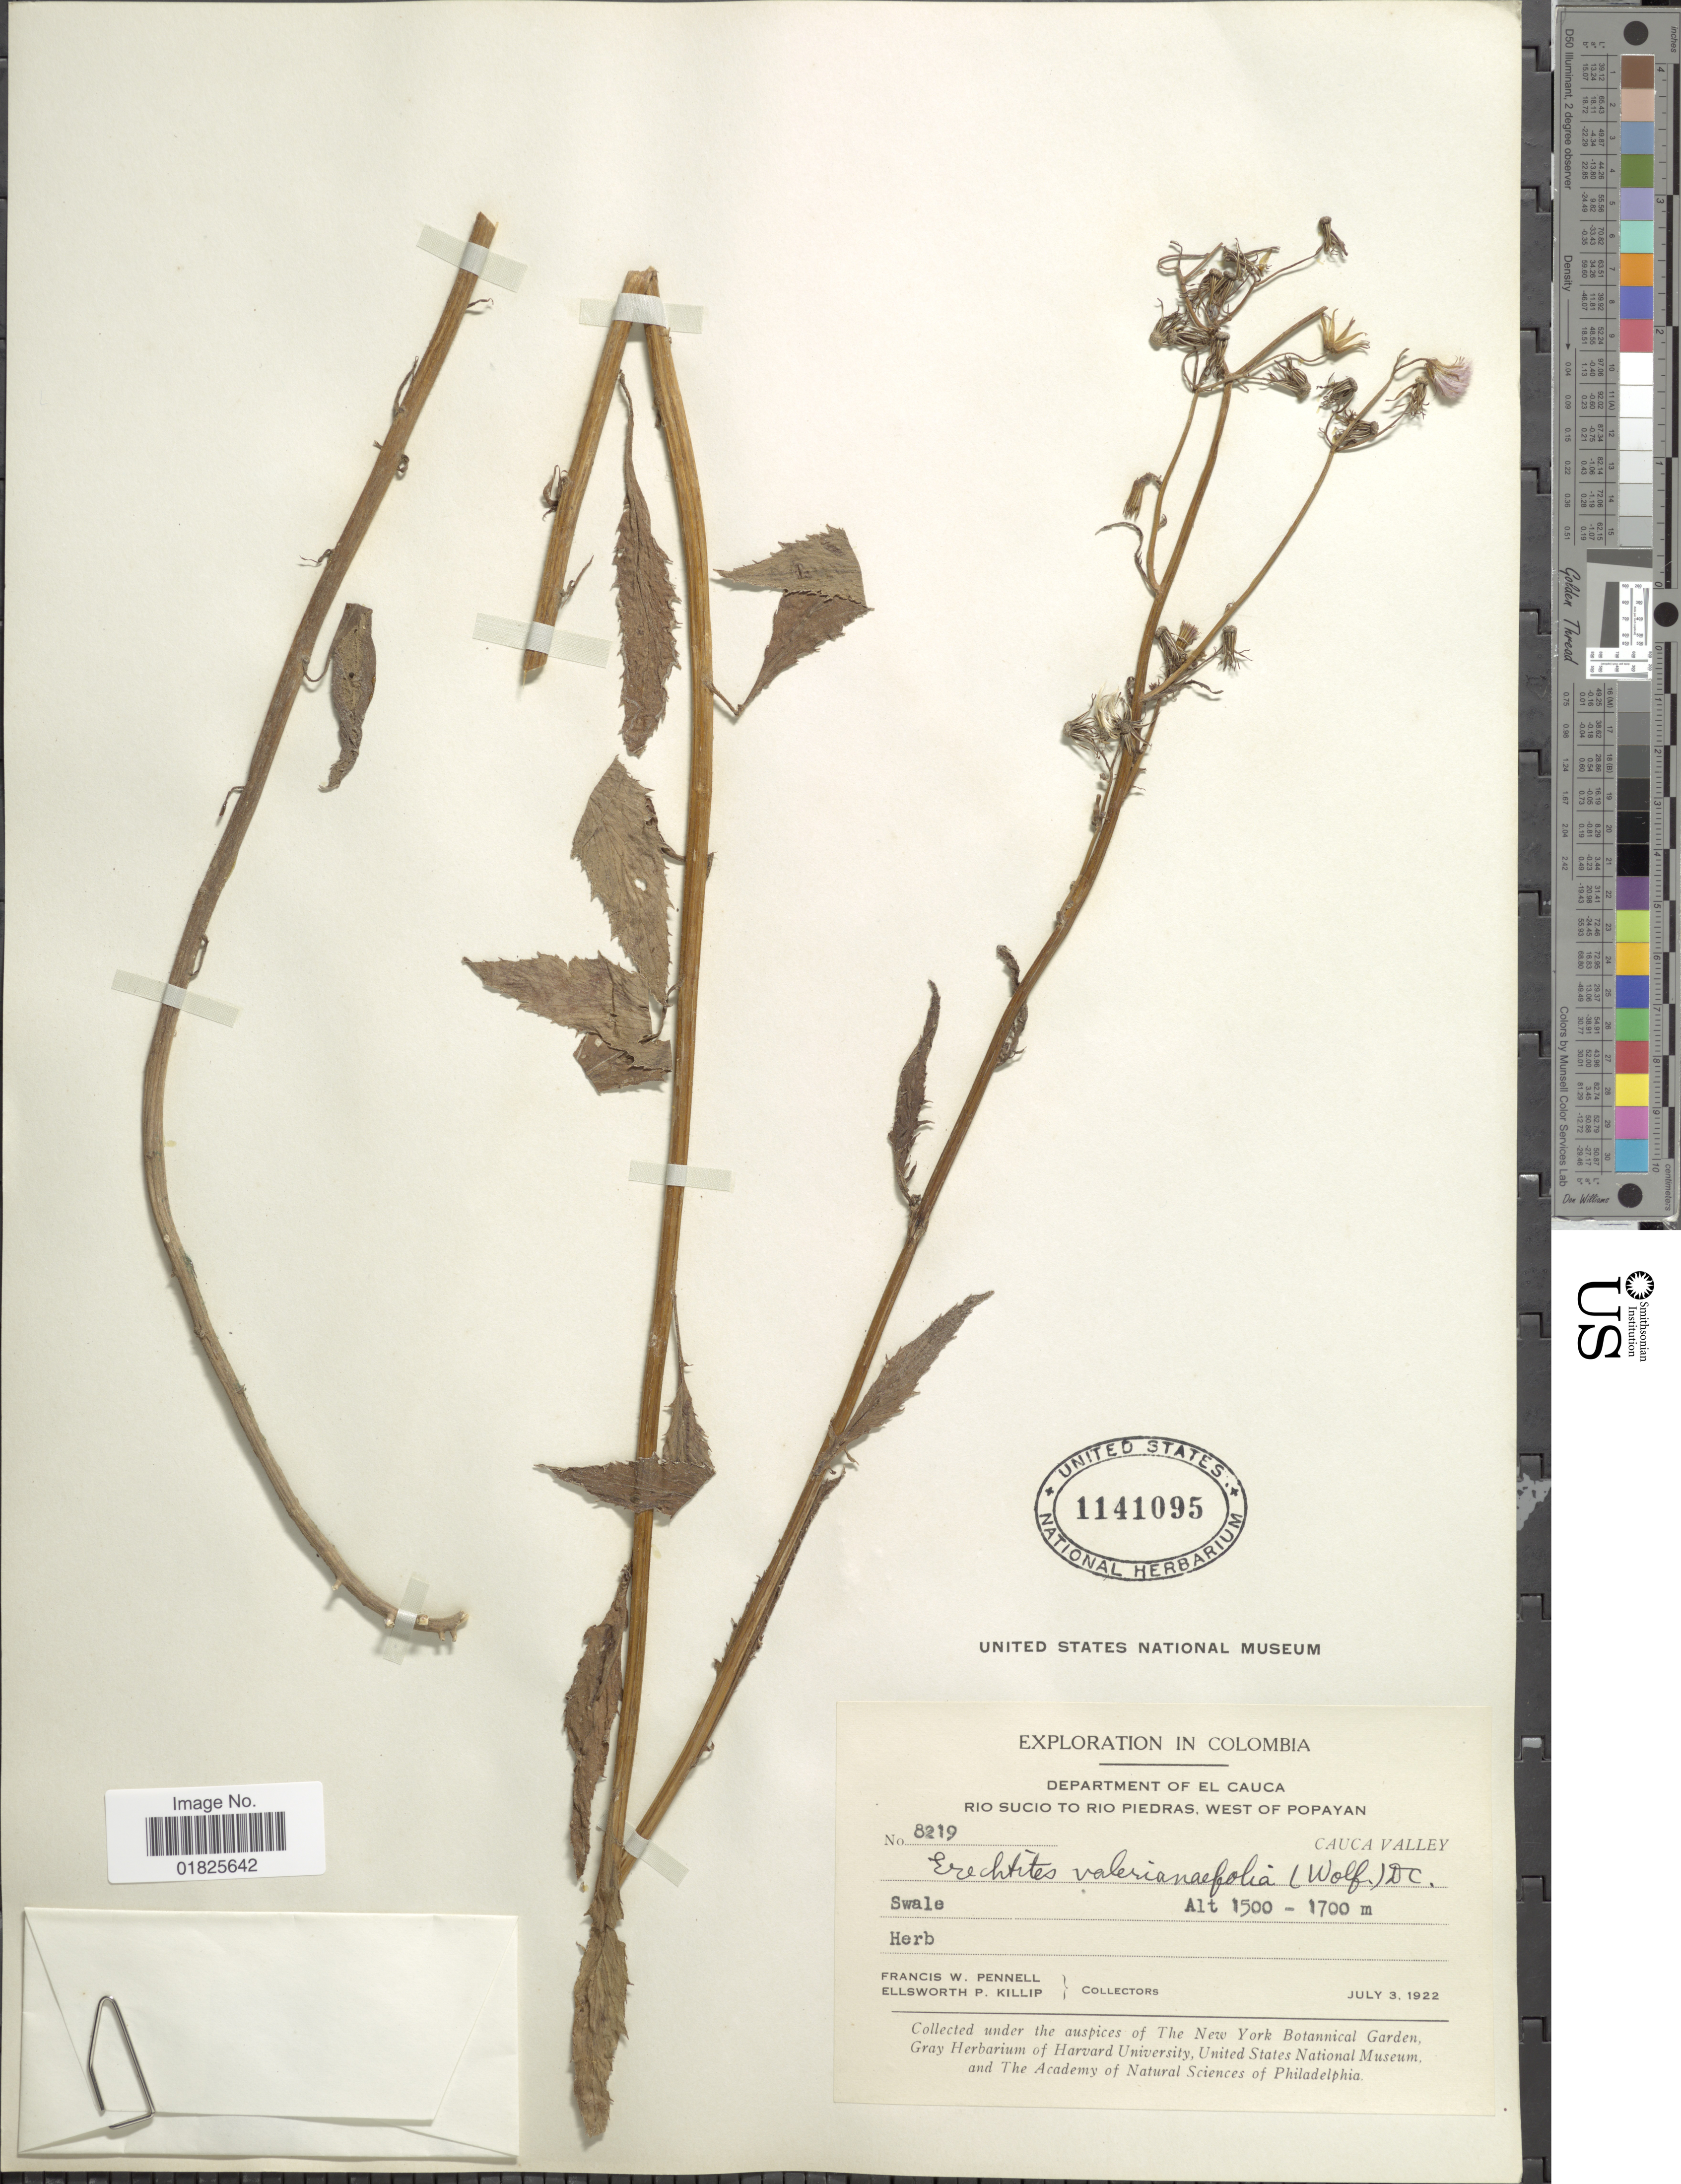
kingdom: Plantae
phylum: Tracheophyta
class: Magnoliopsida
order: Asterales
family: Asteraceae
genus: Erechtites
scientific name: Erechtites valerianifolius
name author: (Link ex Spreng.) DC.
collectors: F. W. Pennell & E. P. Killip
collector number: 8219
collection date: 1922-07-03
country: Colombia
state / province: Valle del Cauca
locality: Rio Sucio to Rio Piedras, wet of Popayan. Cauca Valley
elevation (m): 1500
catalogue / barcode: US 1141095